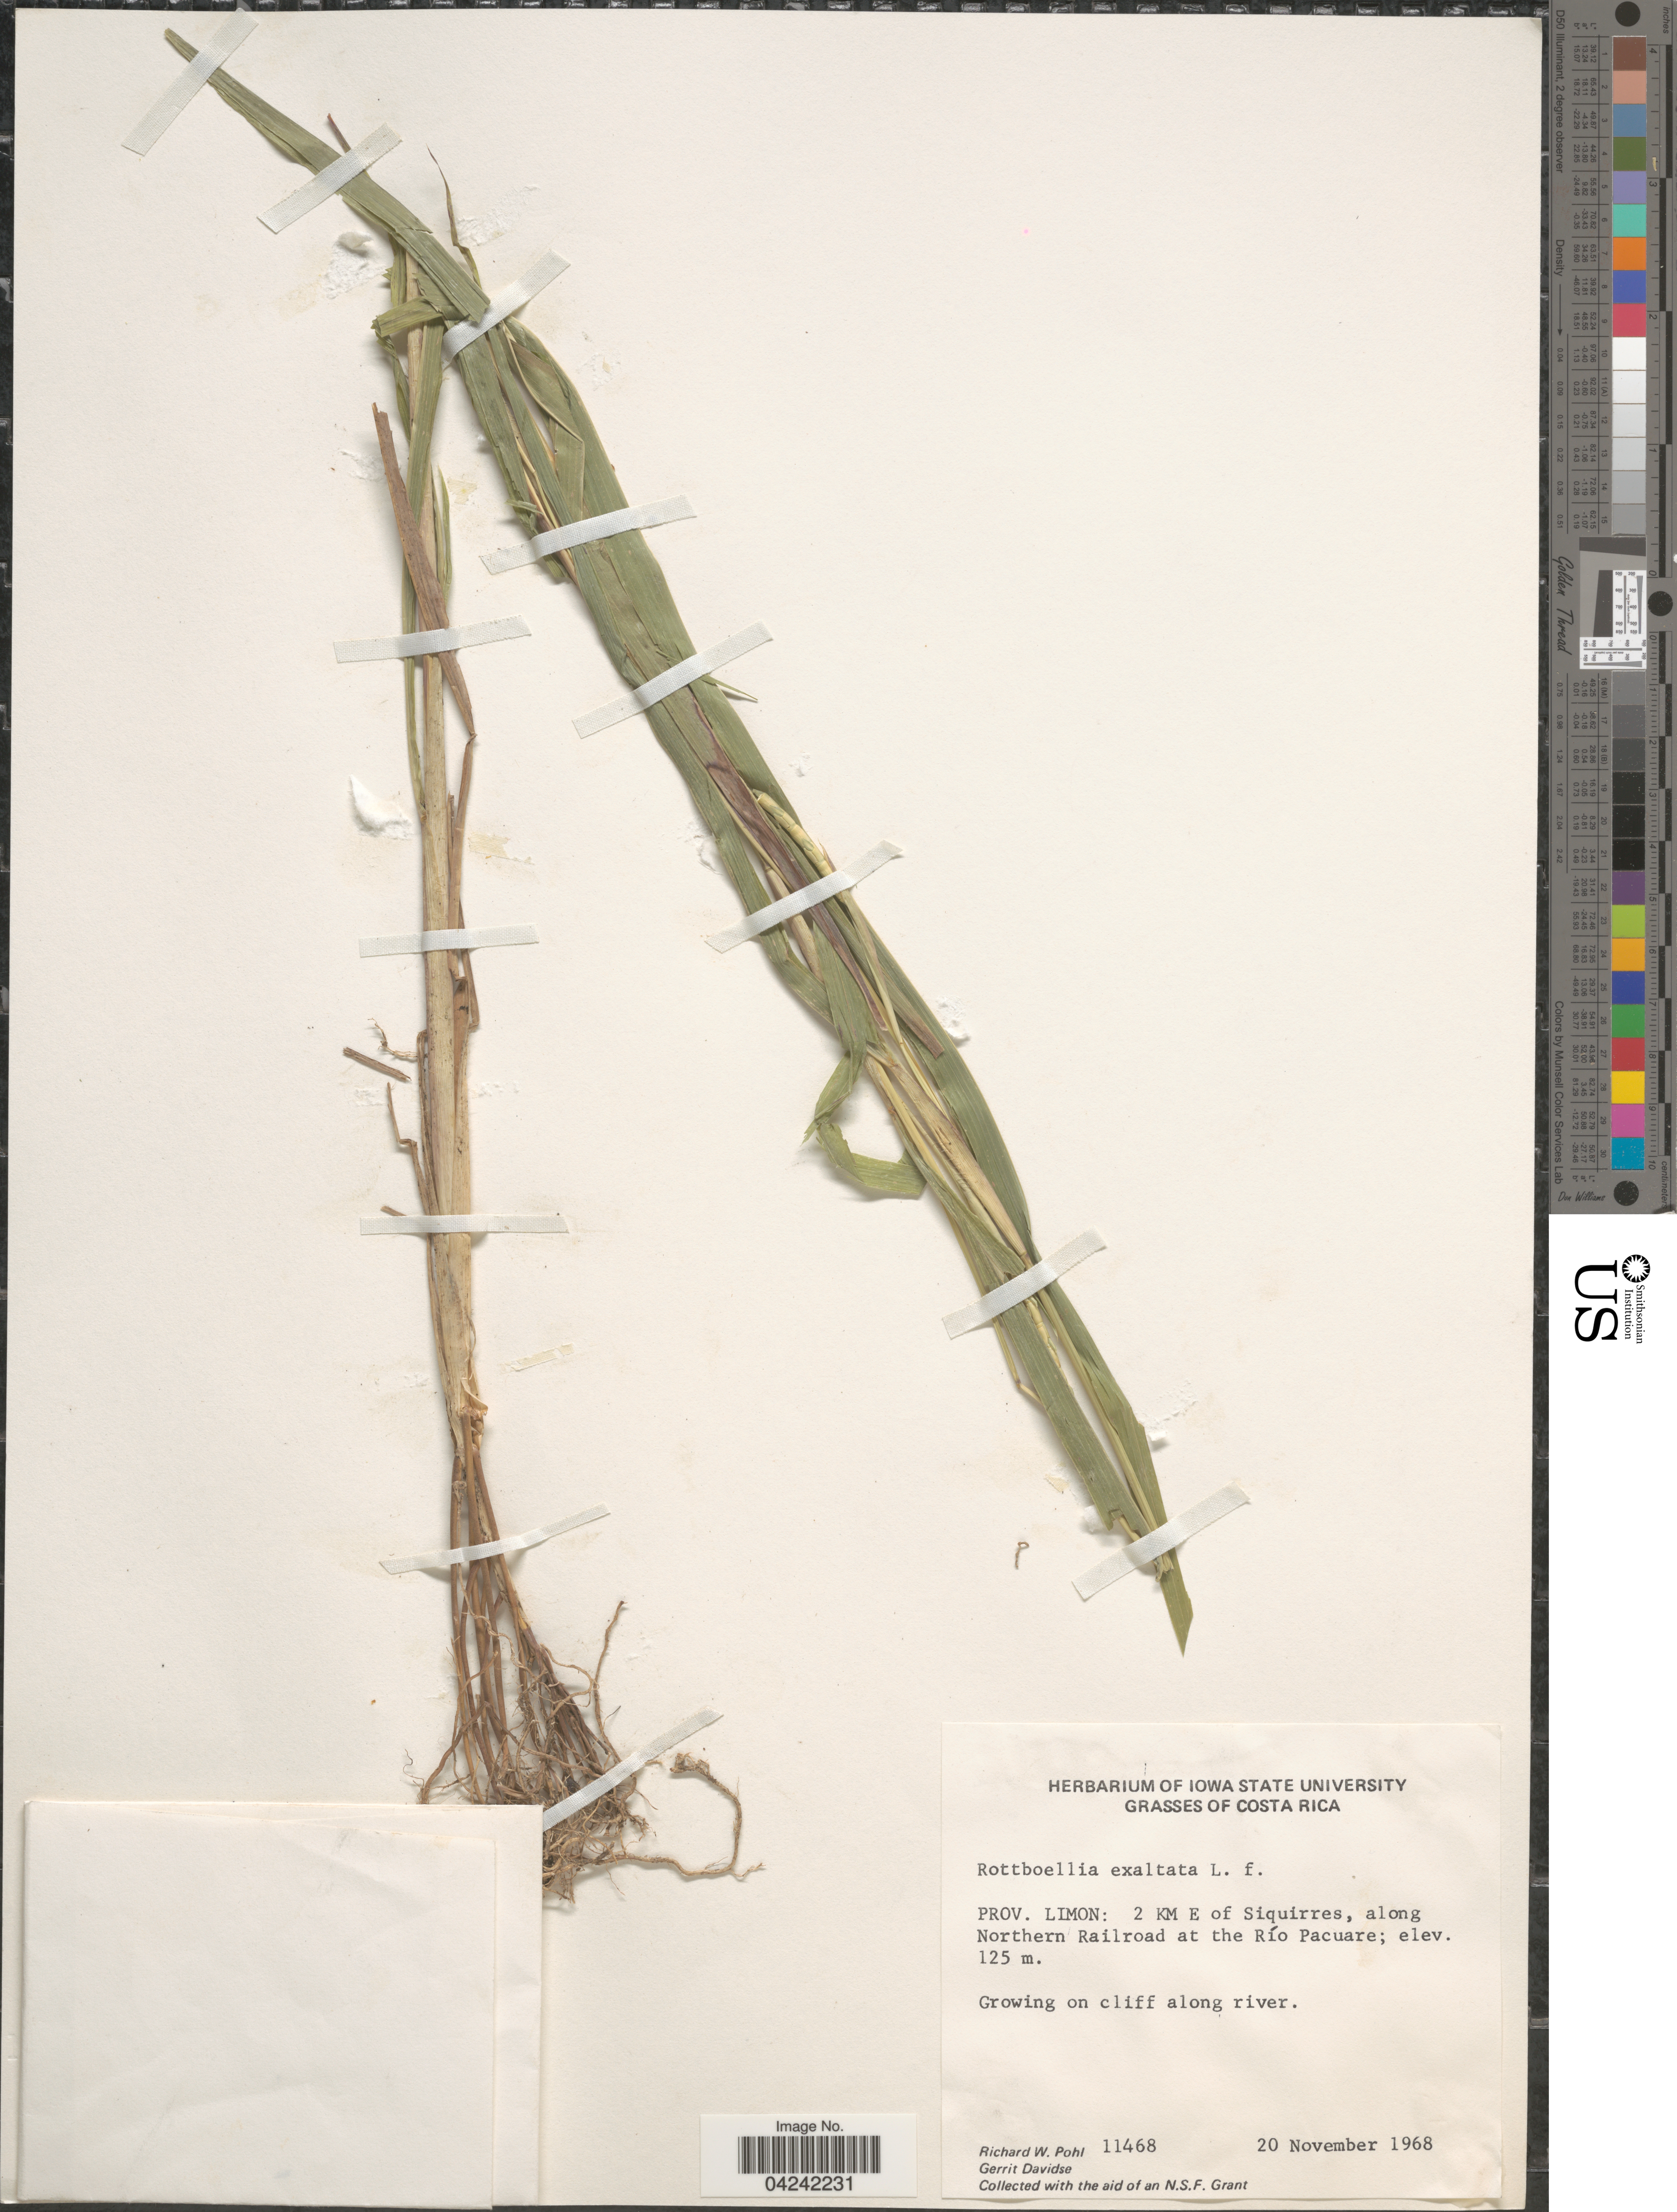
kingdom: Plantae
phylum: Tracheophyta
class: Liliopsida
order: Poales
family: Poaceae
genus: Rottboellia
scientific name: Rottboellia cochinchinensis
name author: (Lour.) Clayton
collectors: R. W. Pohl & G. Davidse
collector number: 11468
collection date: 1968-11-20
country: Costa Rica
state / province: Limón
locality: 2 KM E of Siquirres, along Northern Railroad at the Río Pacuare.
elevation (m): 125